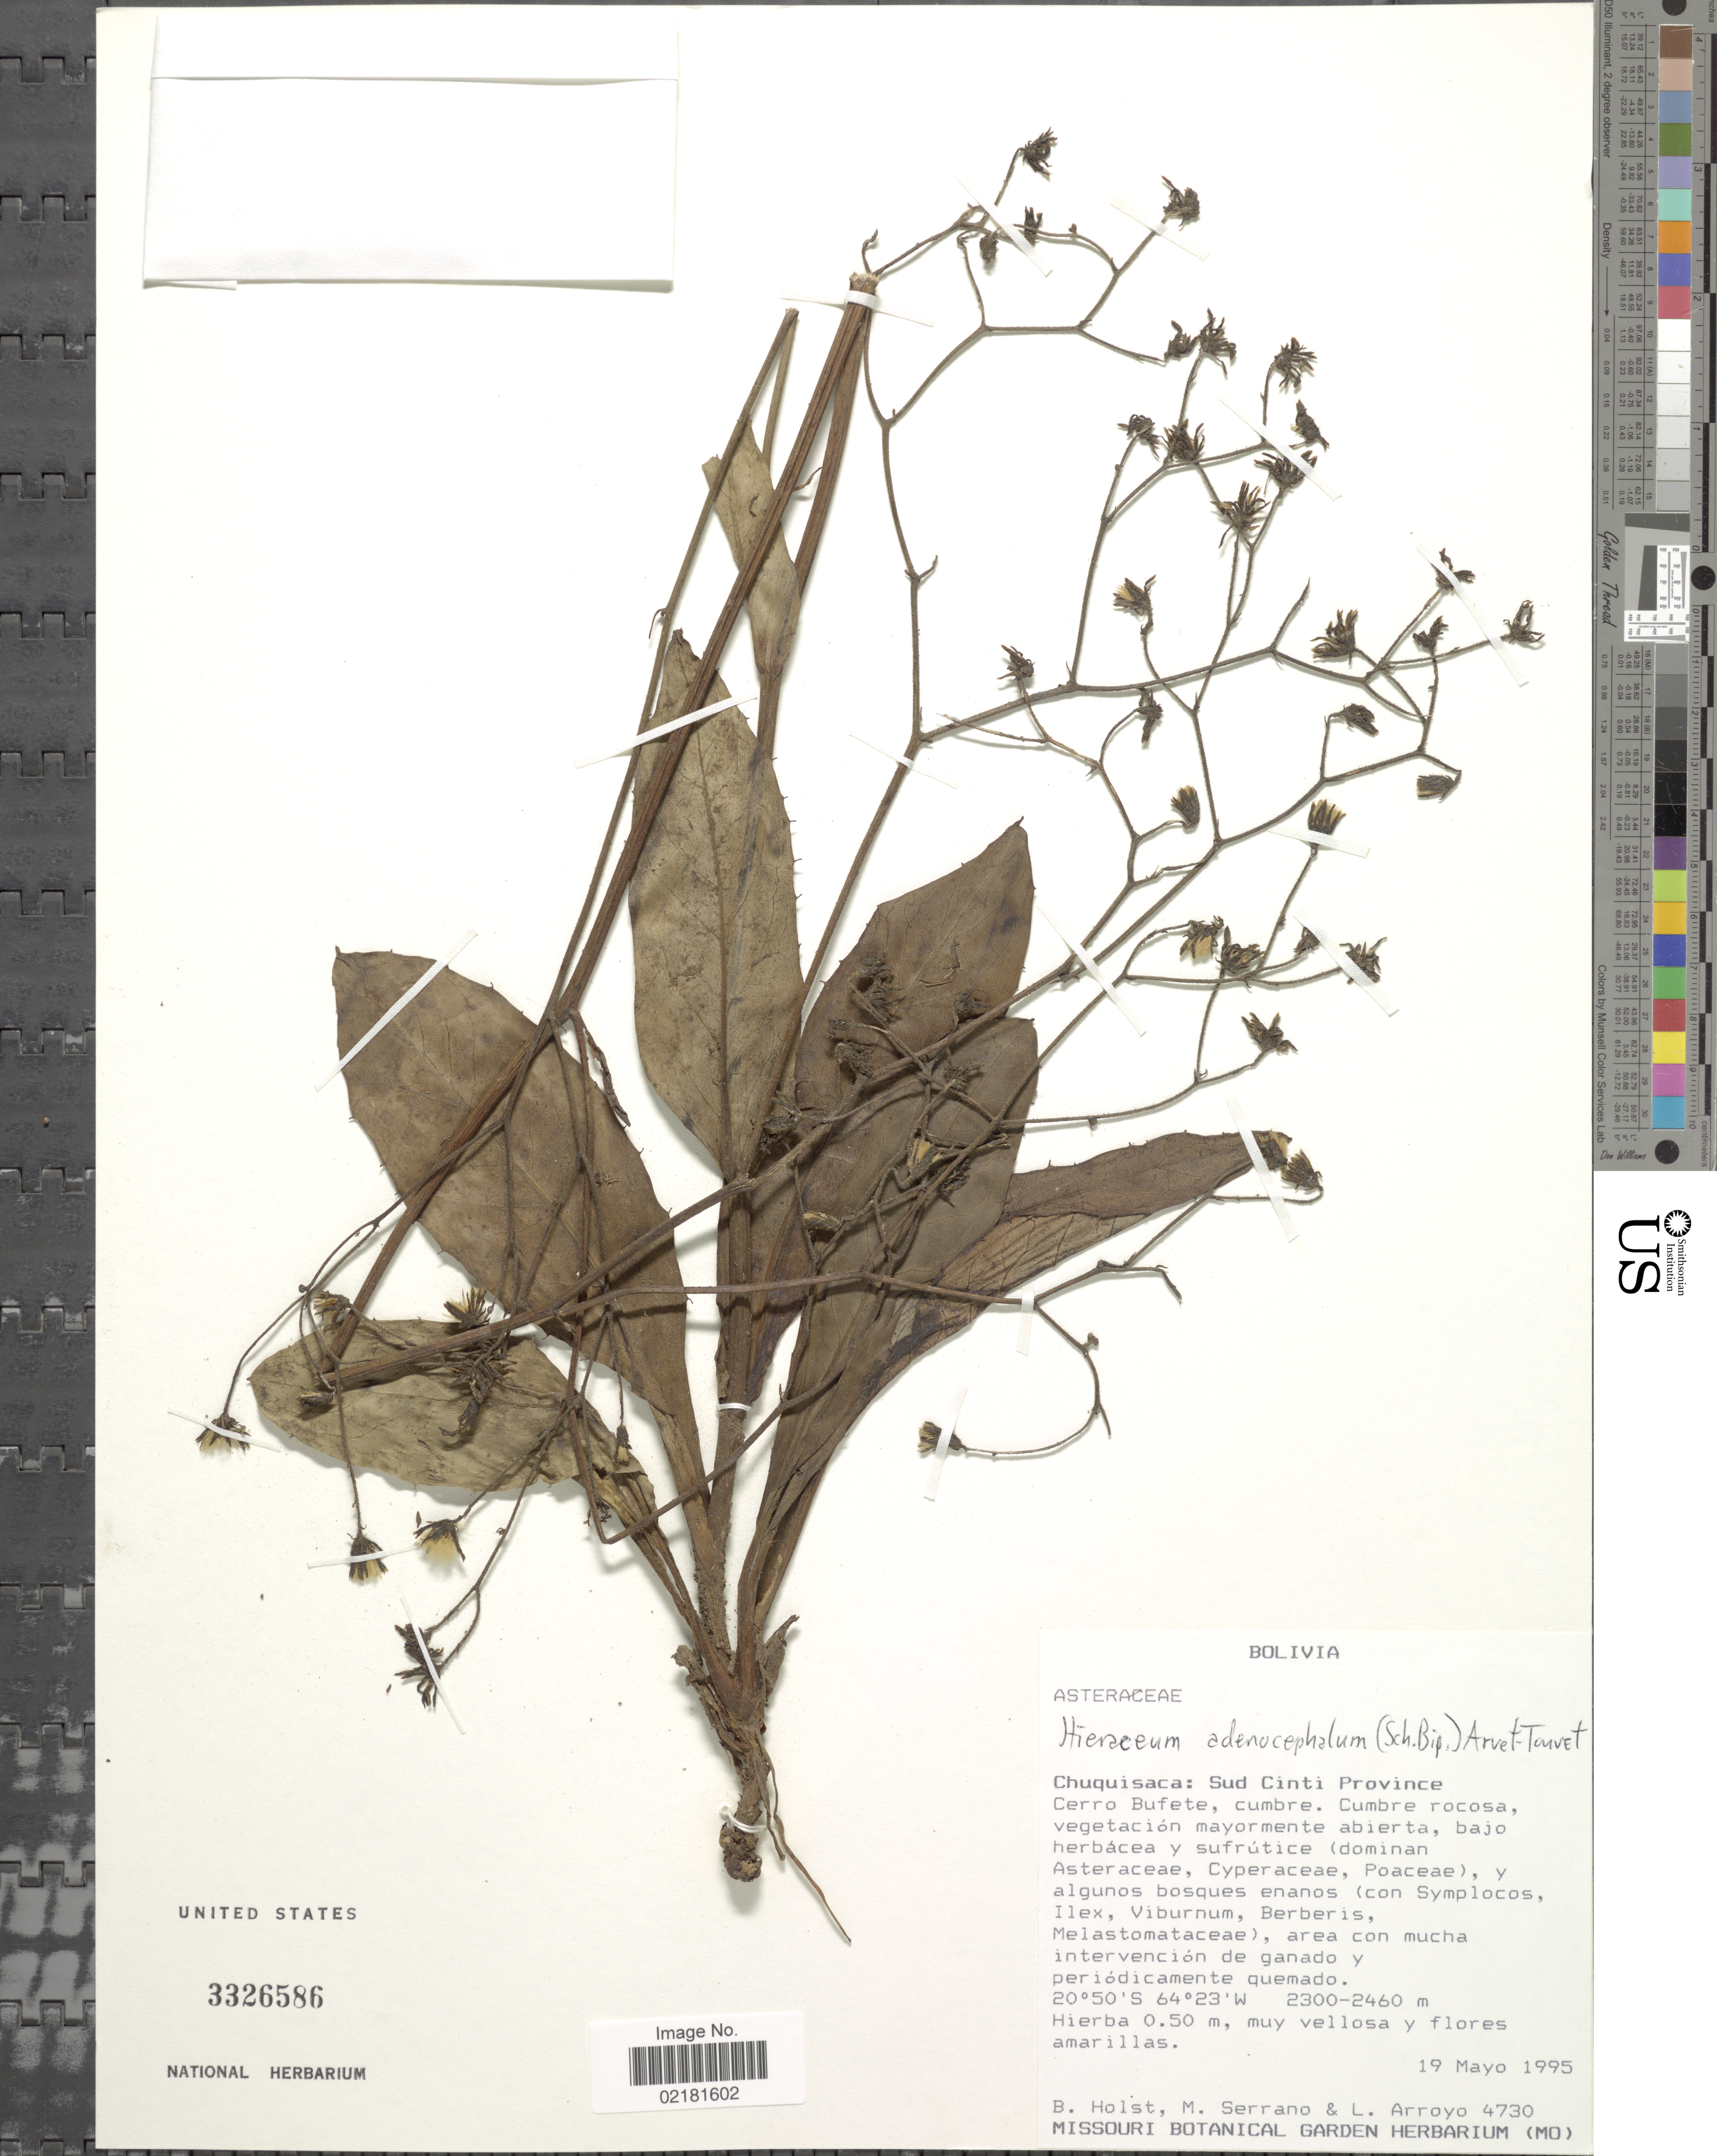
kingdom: Plantae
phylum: Tracheophyta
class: Magnoliopsida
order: Asterales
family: Asteraceae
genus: Hieracium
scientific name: Hieracium adenocephalum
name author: (Sch. Bip.) Arvet-Touvet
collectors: B. Holst, M. Serrano & L. Arroyo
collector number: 4730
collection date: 1995-05-19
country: Bolivia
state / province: Chuquisaca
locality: Sud Cinti Province, Cerro Bufete, Cumbre rocosa.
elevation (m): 2300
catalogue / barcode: US 3326586